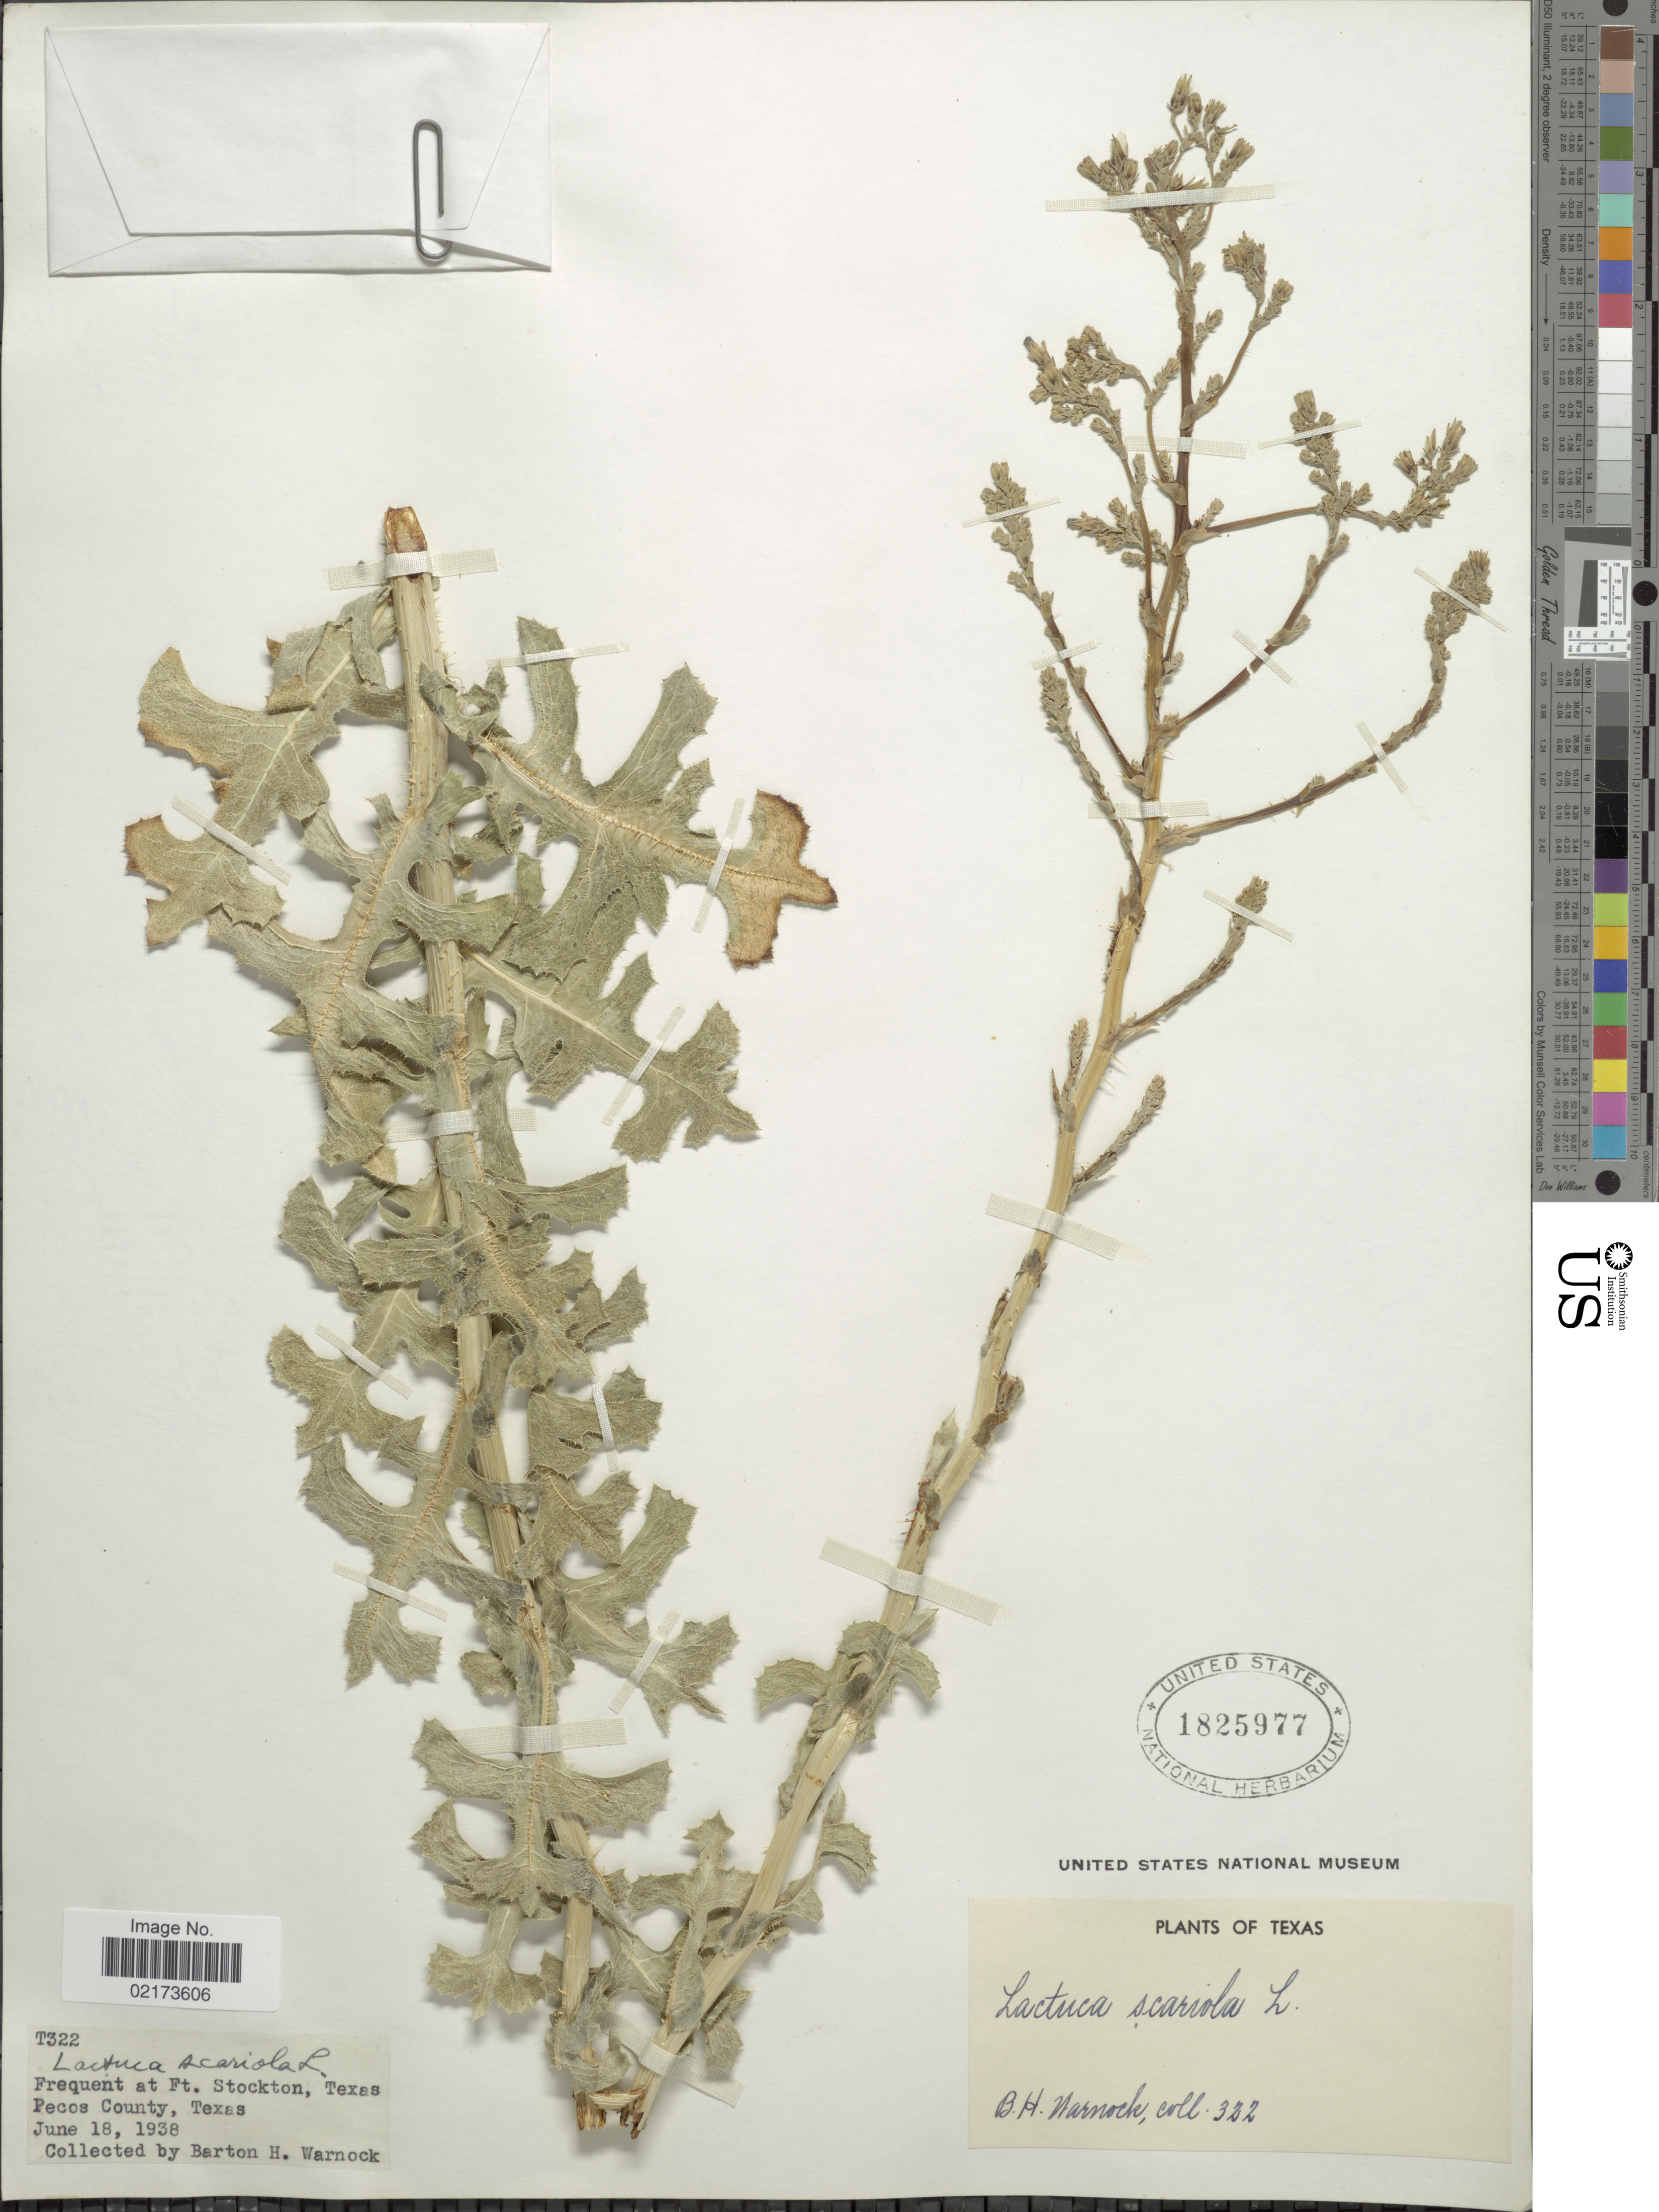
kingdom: Plantae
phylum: Tracheophyta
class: Magnoliopsida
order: Asterales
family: Asteraceae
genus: Lactuca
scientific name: Lactuca serriola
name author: L.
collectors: B. H. Warnock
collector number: T322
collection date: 1938-06-18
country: United States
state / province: Texas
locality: Ft. Stockton, Pecos County, Texas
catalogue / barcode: US 1825977